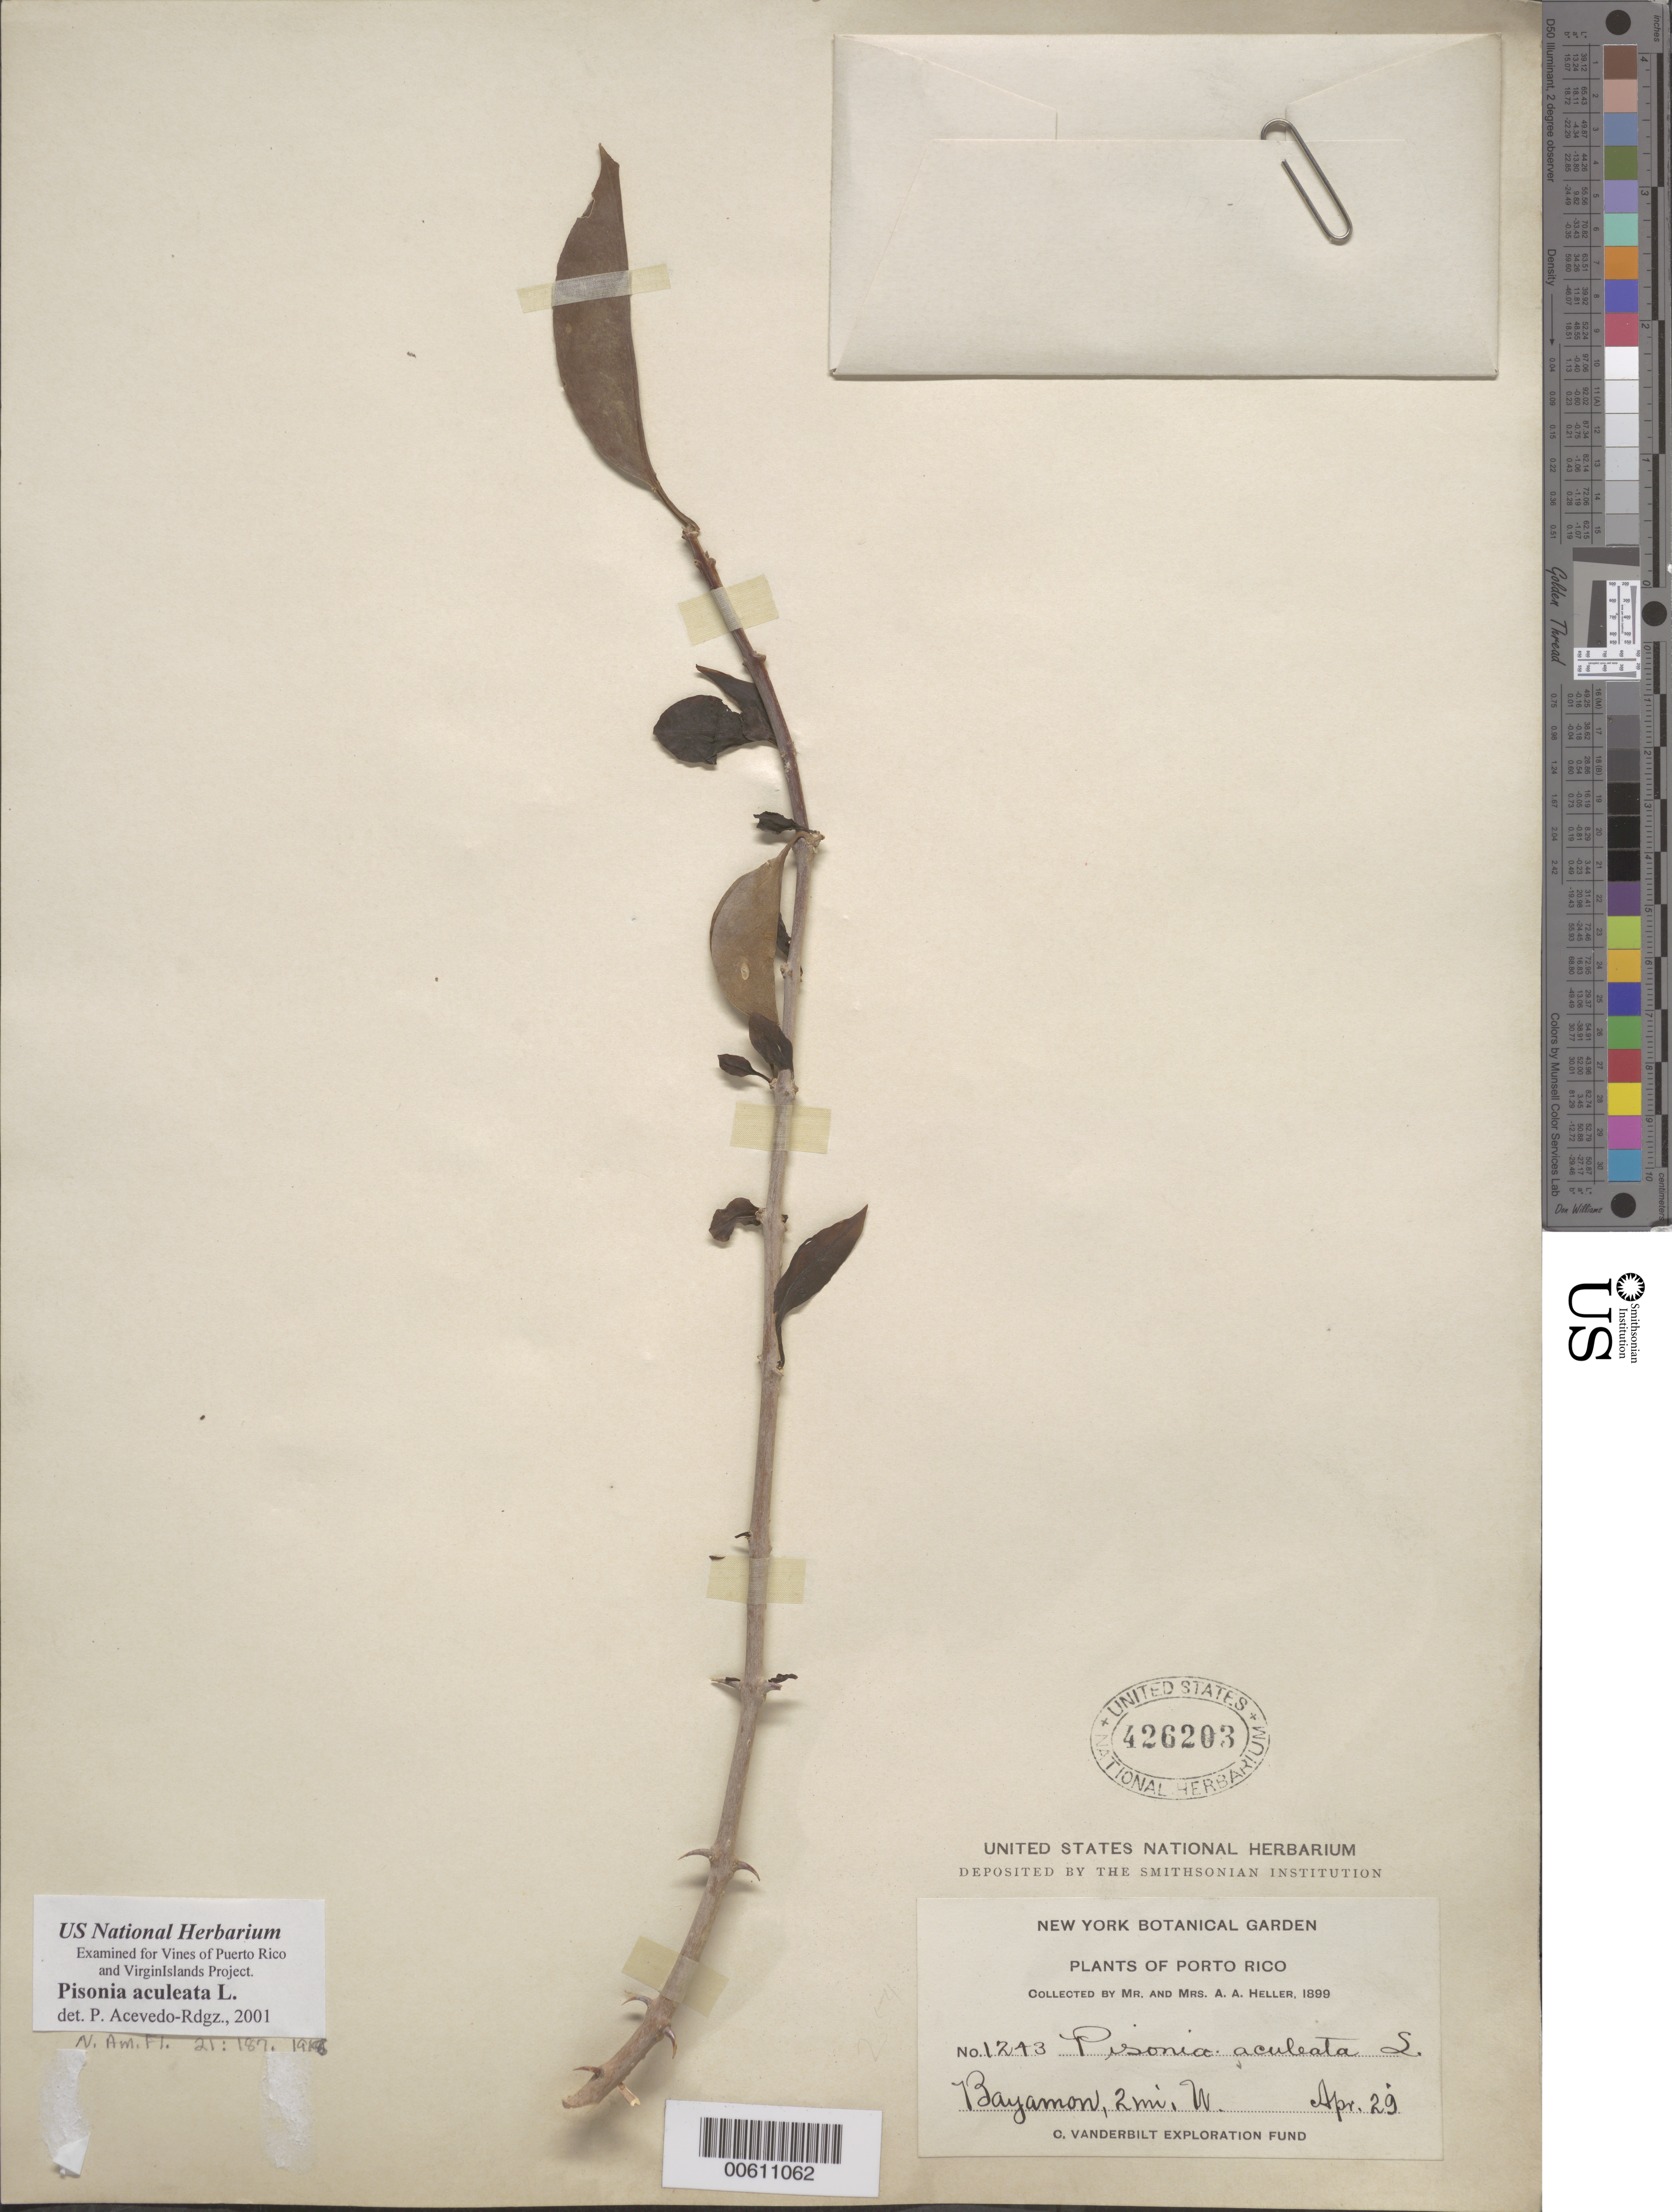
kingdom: Plantae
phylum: Tracheophyta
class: Magnoliopsida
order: Caryophyllales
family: Nyctaginaceae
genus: Pisonia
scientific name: Pisonia helleri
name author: Standl.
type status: Isotype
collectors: A. A. Heller & E. G. Heller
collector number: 1243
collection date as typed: Apr 1929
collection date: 1929-04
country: Puerto Rico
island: Greater Antilles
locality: Bayamon.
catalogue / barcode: US 426203